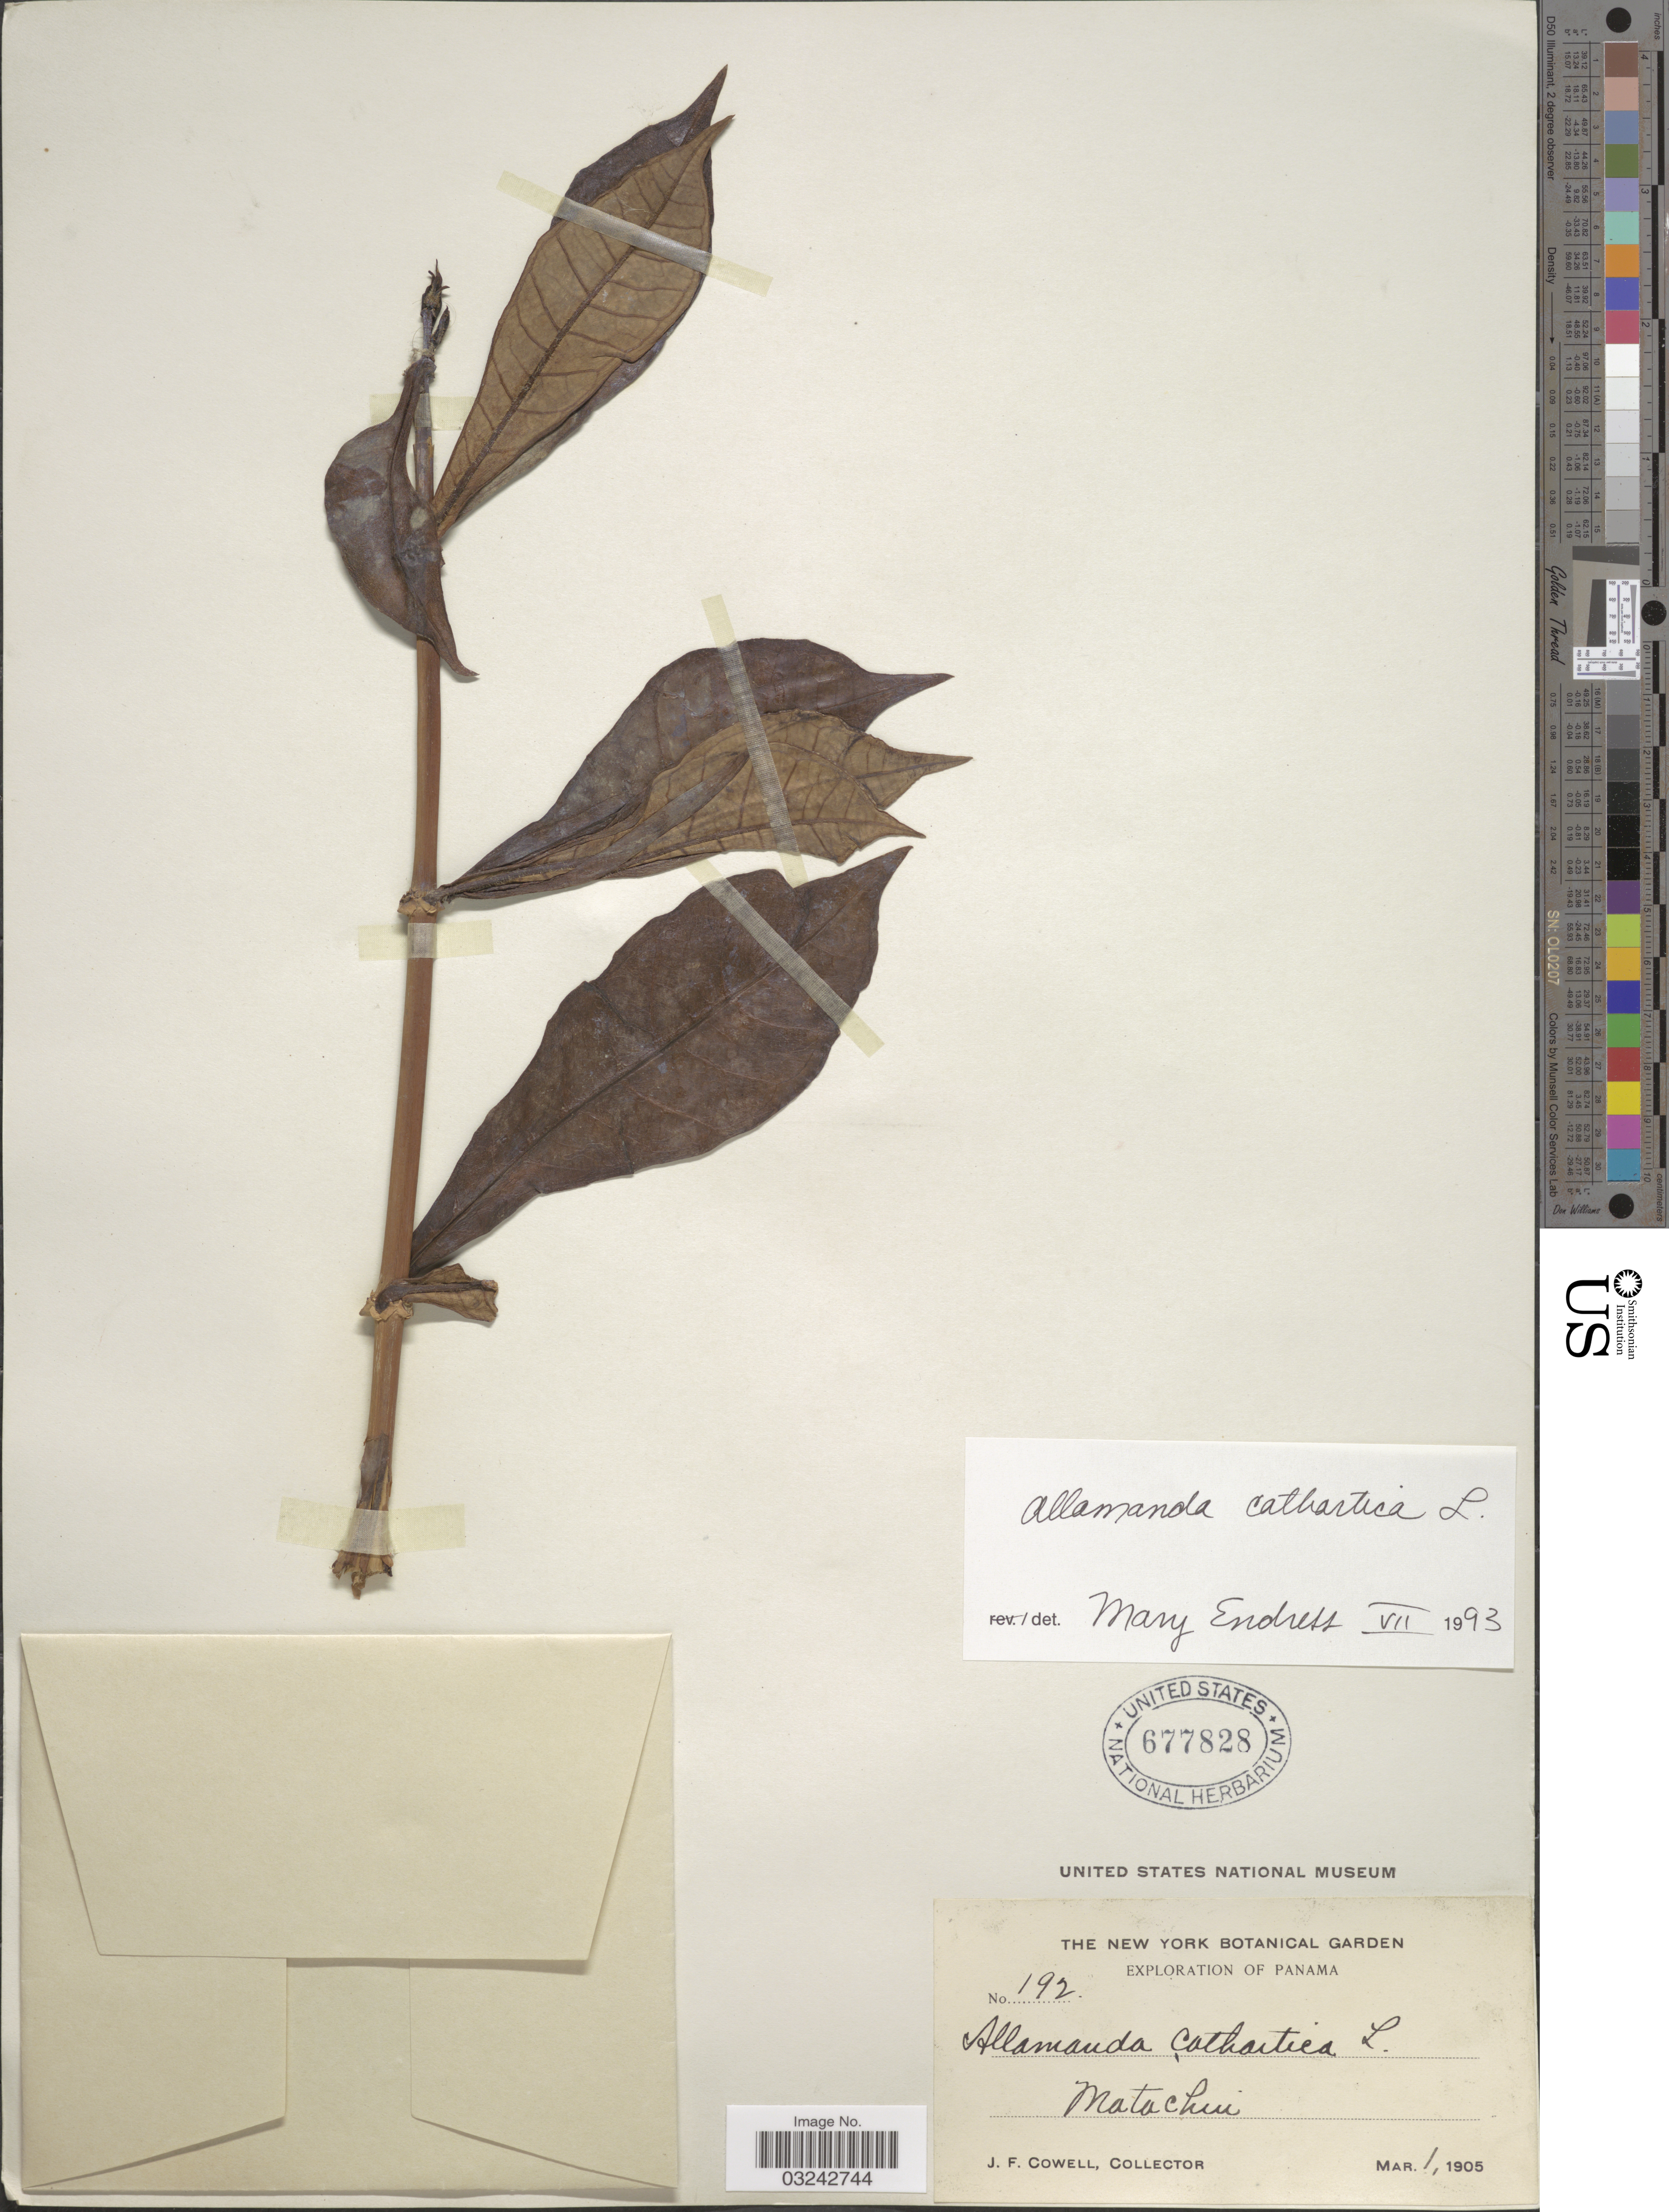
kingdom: Plantae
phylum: Tracheophyta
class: Magnoliopsida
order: Gentianales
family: Apocynaceae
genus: Allamanda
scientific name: Allamanda cathartica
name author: L.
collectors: J. F. Cowell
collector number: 192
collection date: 1905-03-01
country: Panama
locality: Matachin.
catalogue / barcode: US 677828